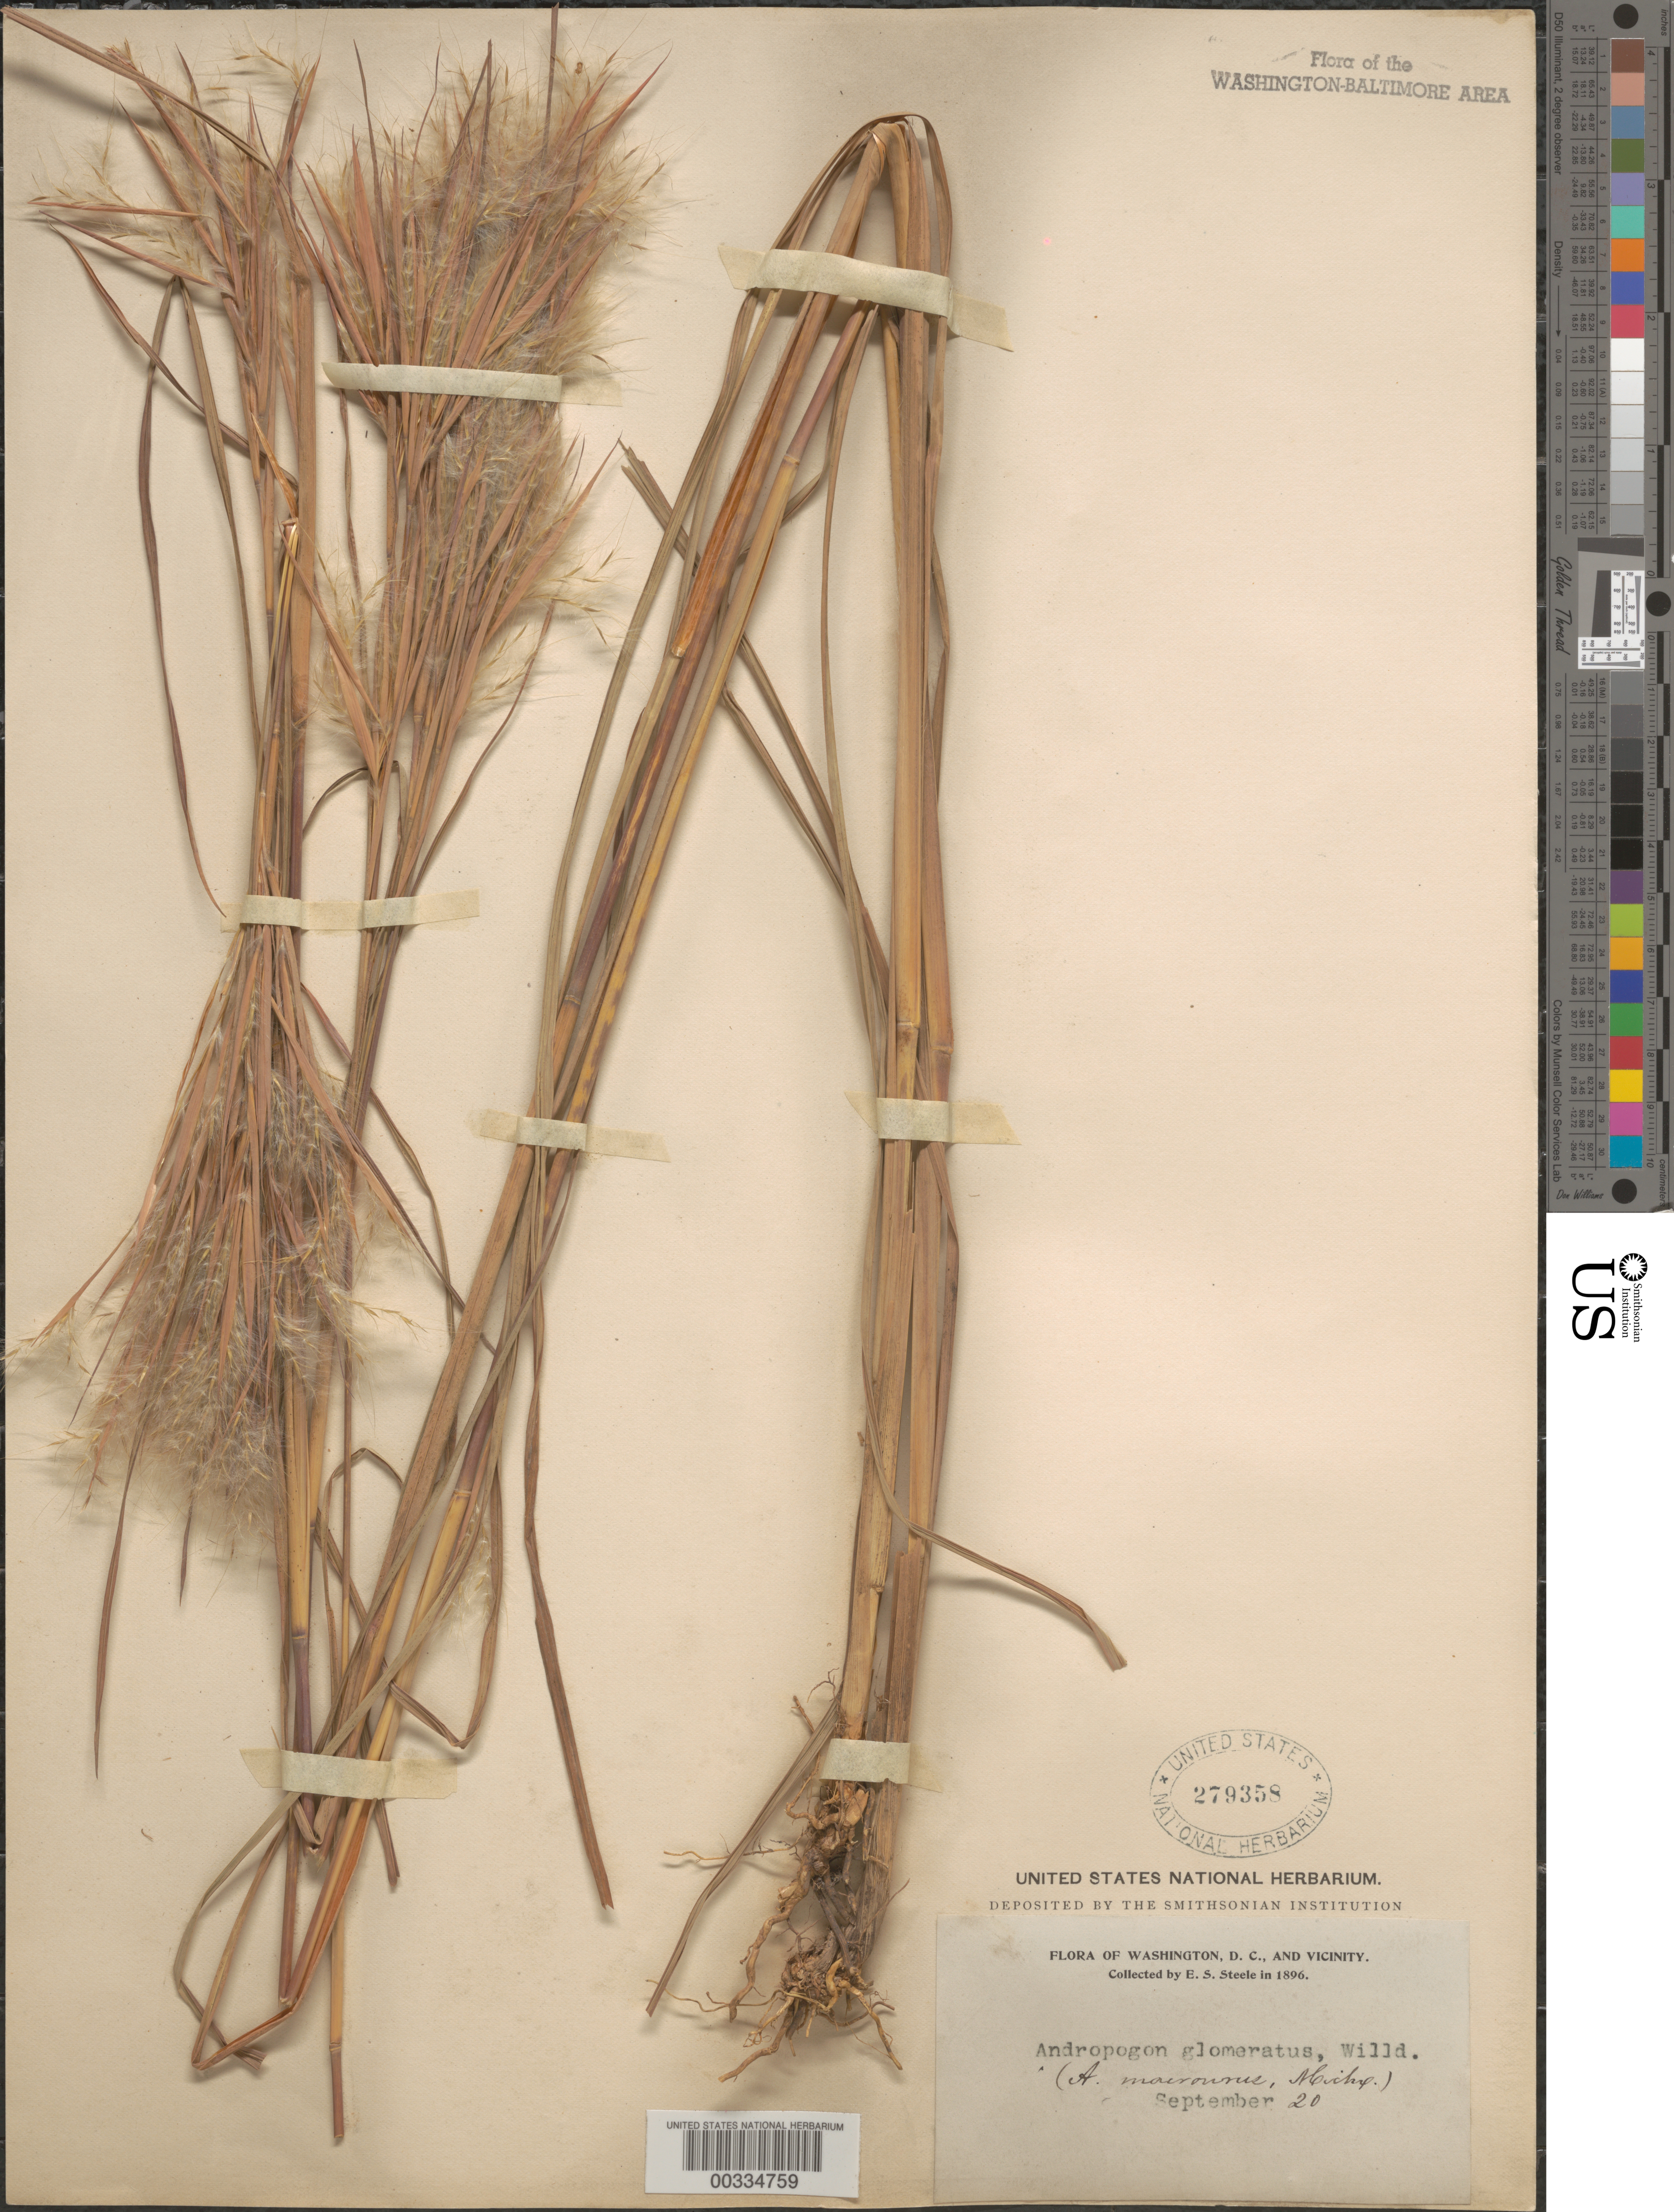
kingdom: Plantae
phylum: Tracheophyta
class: Liliopsida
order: Poales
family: Poaceae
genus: Andropogon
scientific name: Andropogon virginicus var. abbreviatus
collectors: E. Steele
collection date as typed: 20 Sep 1896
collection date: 1896-09-20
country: United States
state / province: District of Columbia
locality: Washington area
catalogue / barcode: US 279358